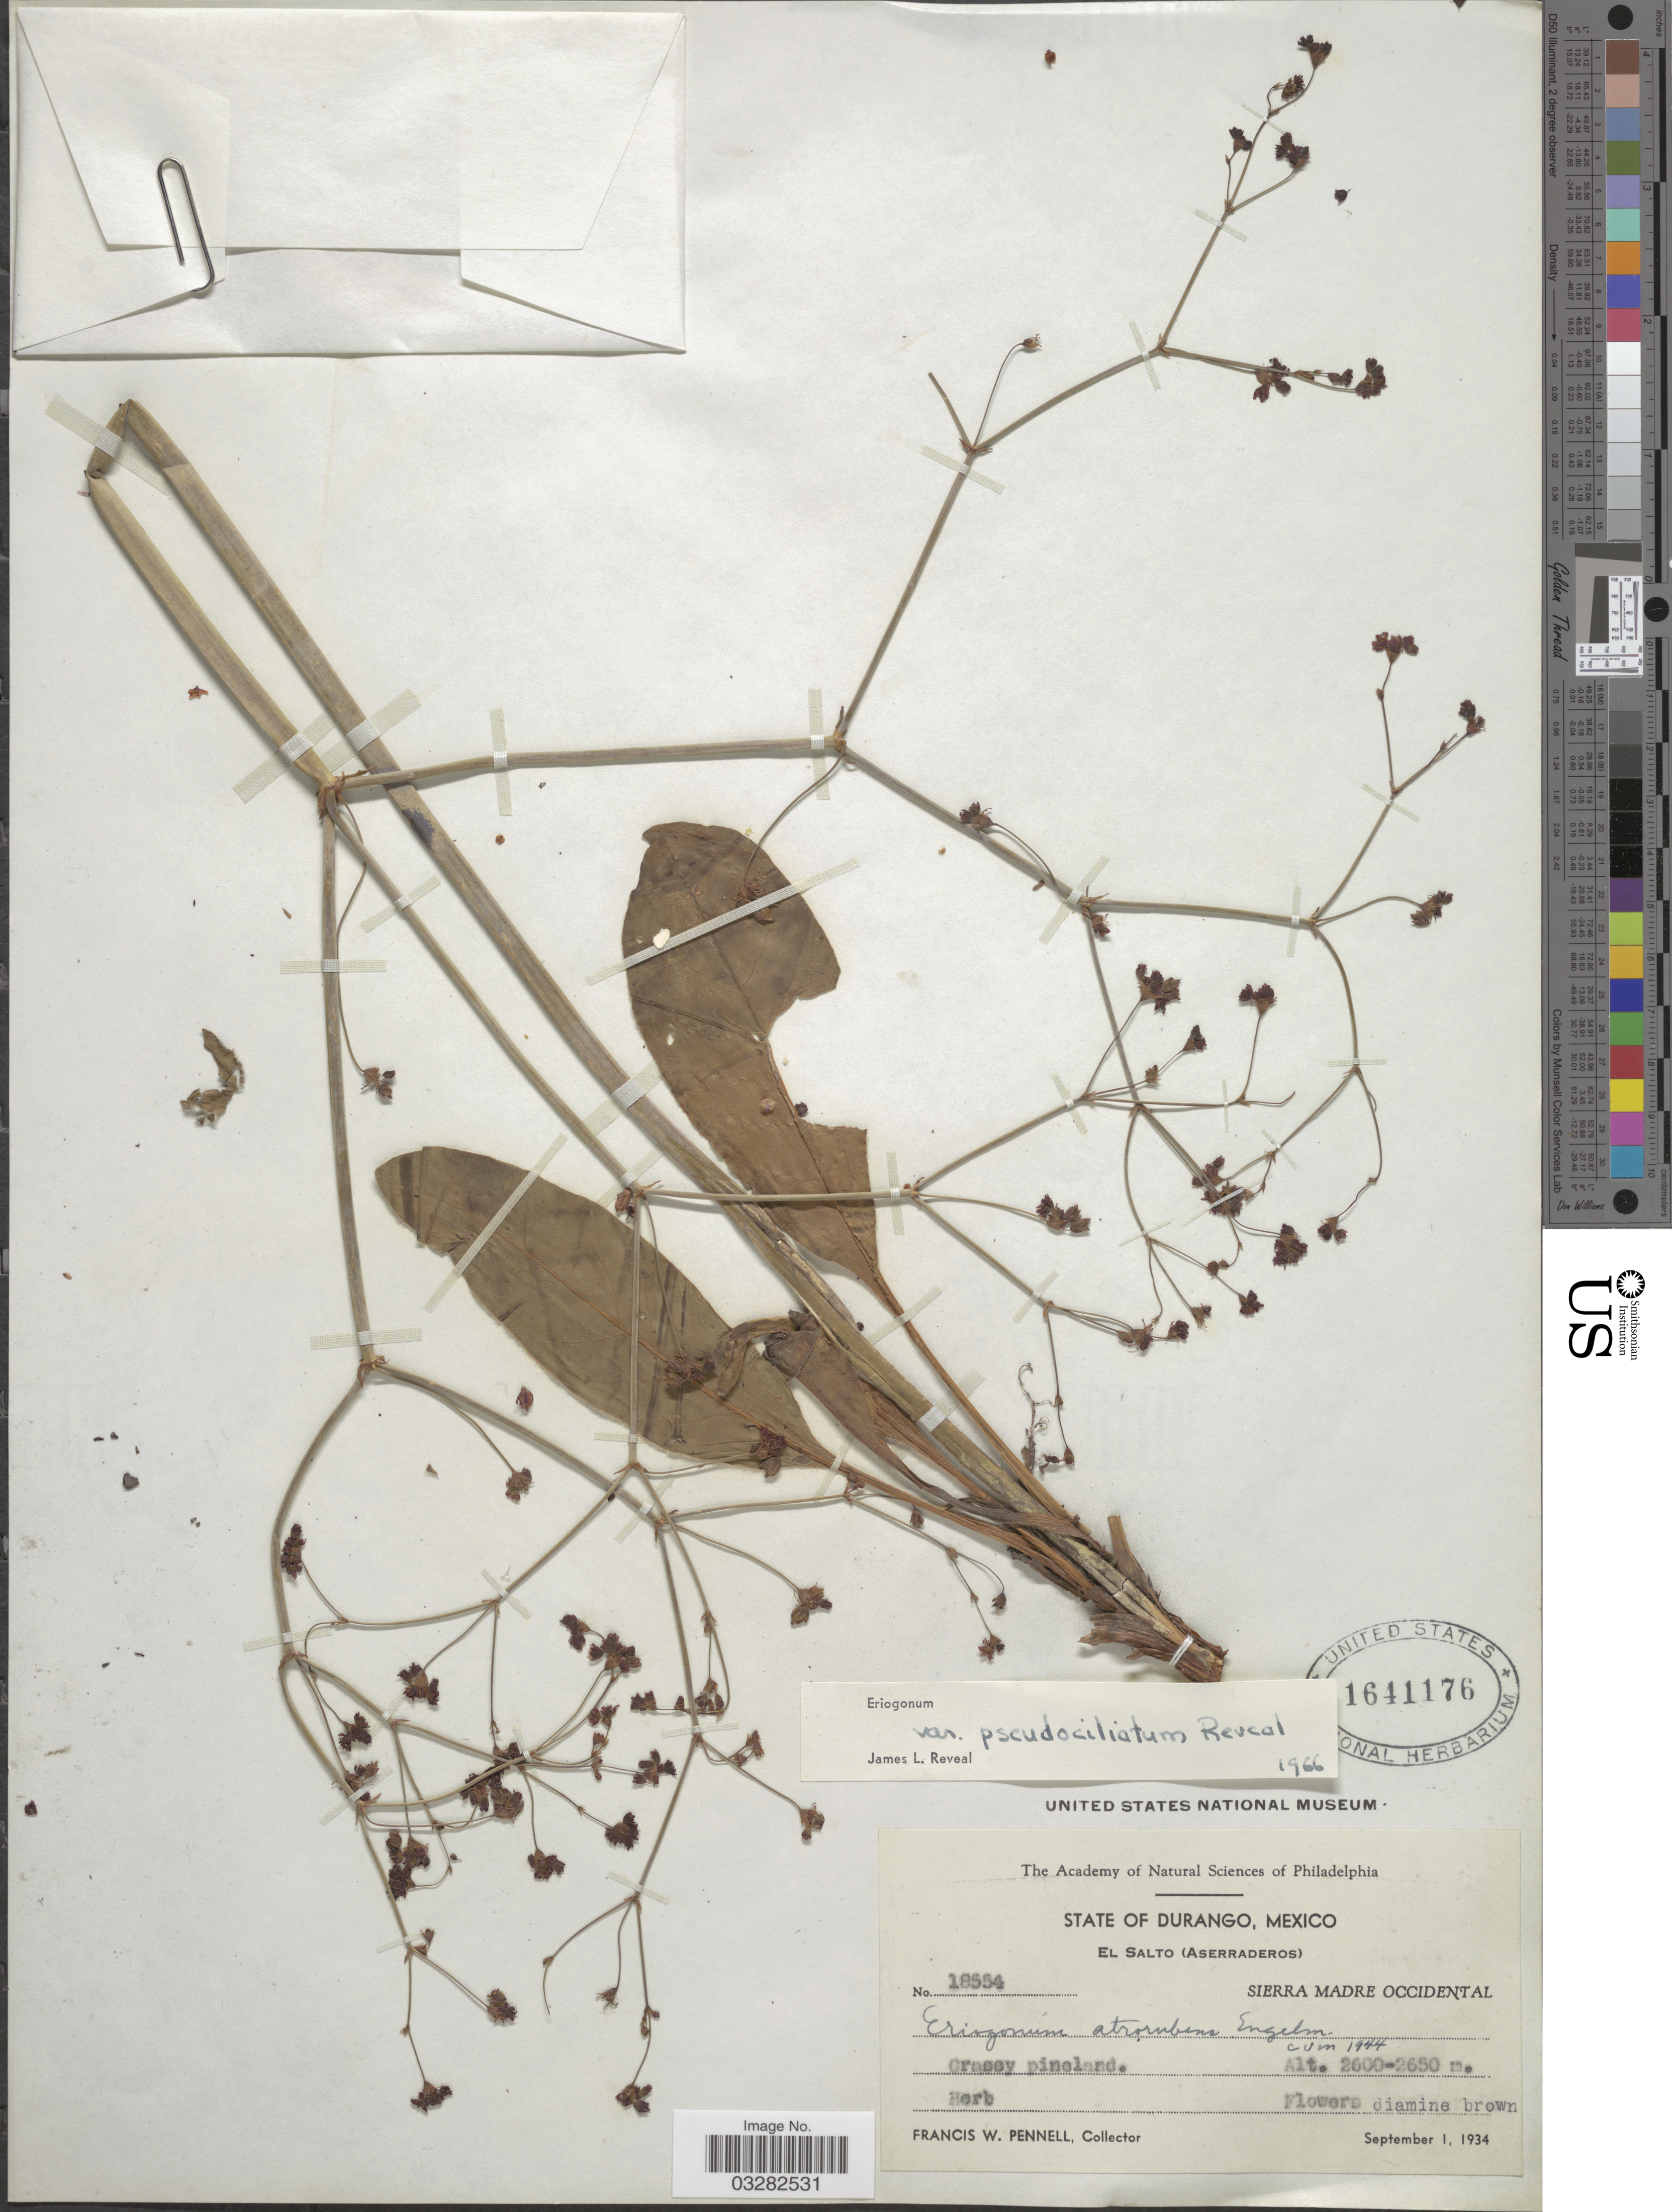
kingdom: Plantae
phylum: Tracheophyta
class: Magnoliopsida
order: Caryophyllales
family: Polygonaceae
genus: Eriogonum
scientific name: Eriogonum atrorubens var. pseudociliatum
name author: Reveal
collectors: F. W. Pennell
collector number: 18554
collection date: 1934-09-01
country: Mexico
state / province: Durango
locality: El Salto (Aserraderos). Sierra Madre Occidental.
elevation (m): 2600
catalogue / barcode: US 1641176